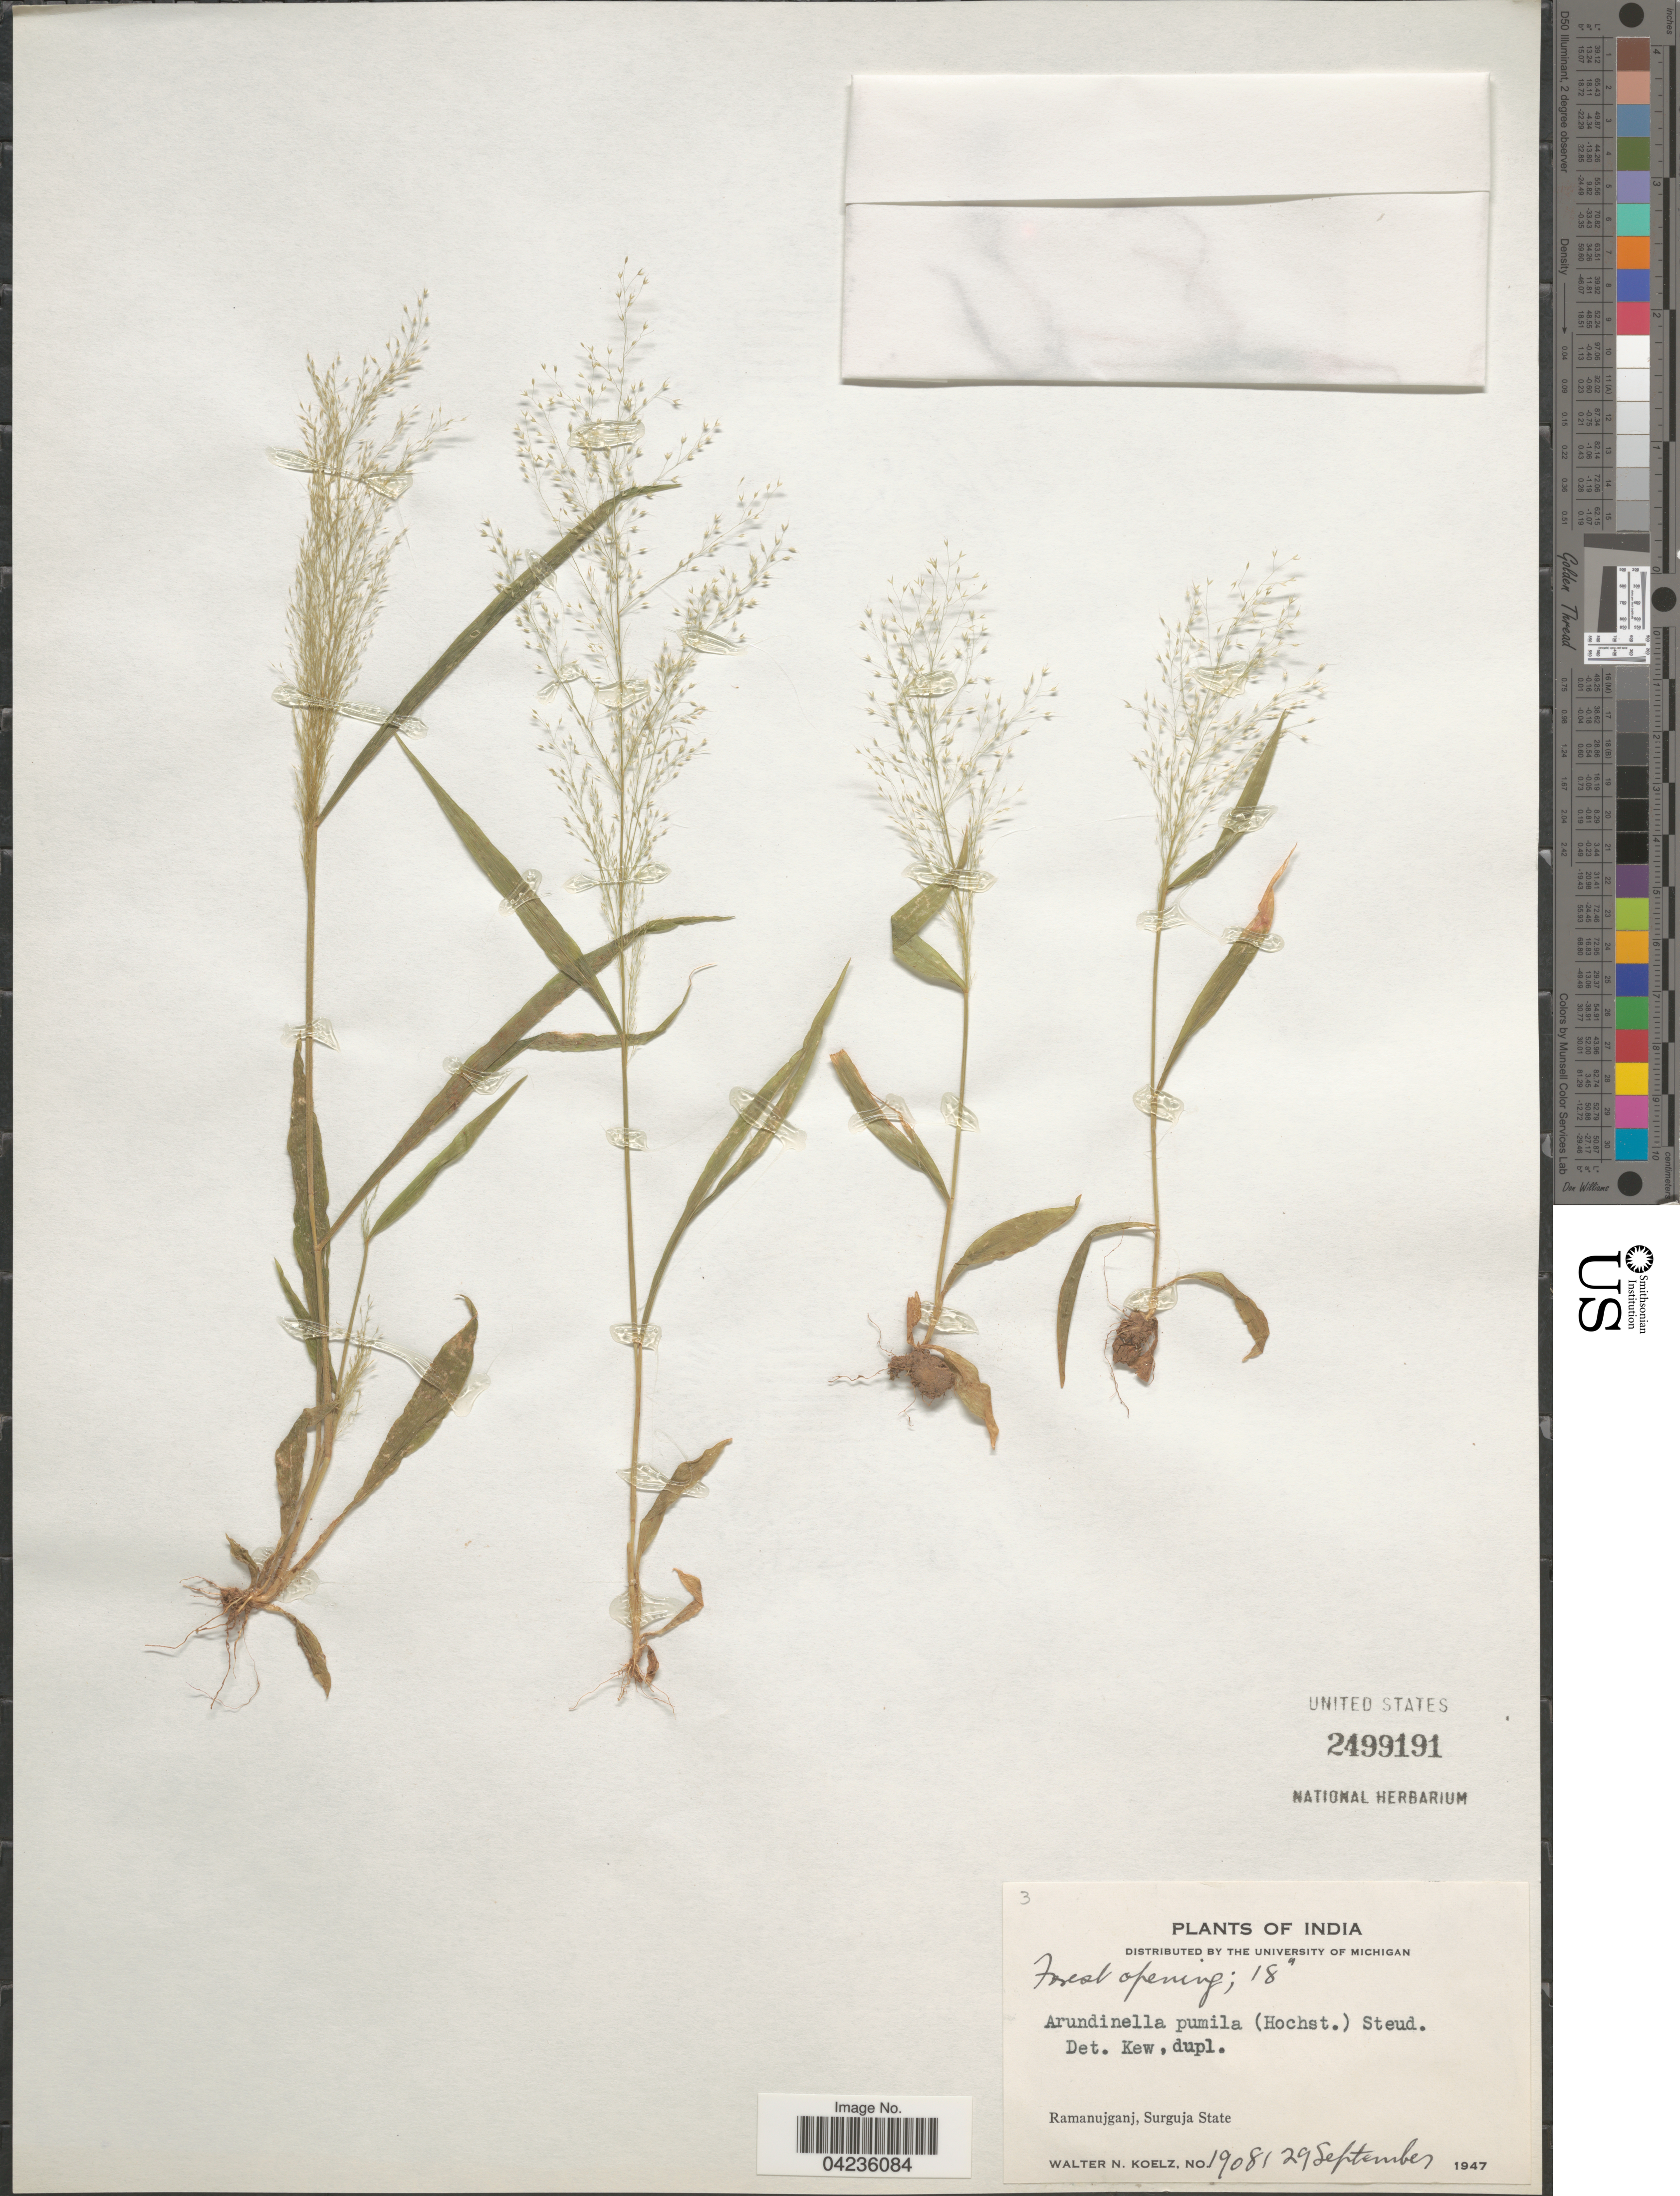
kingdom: Plantae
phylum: Tracheophyta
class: Liliopsida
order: Poales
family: Poaceae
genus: Arundinella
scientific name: Arundinella pumila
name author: (Hochst. ex A. Rich.) Steud.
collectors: W. N. Koelz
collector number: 19081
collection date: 1947-09-29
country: India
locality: Ramanujganj, Surguja State.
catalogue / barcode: US 2499191